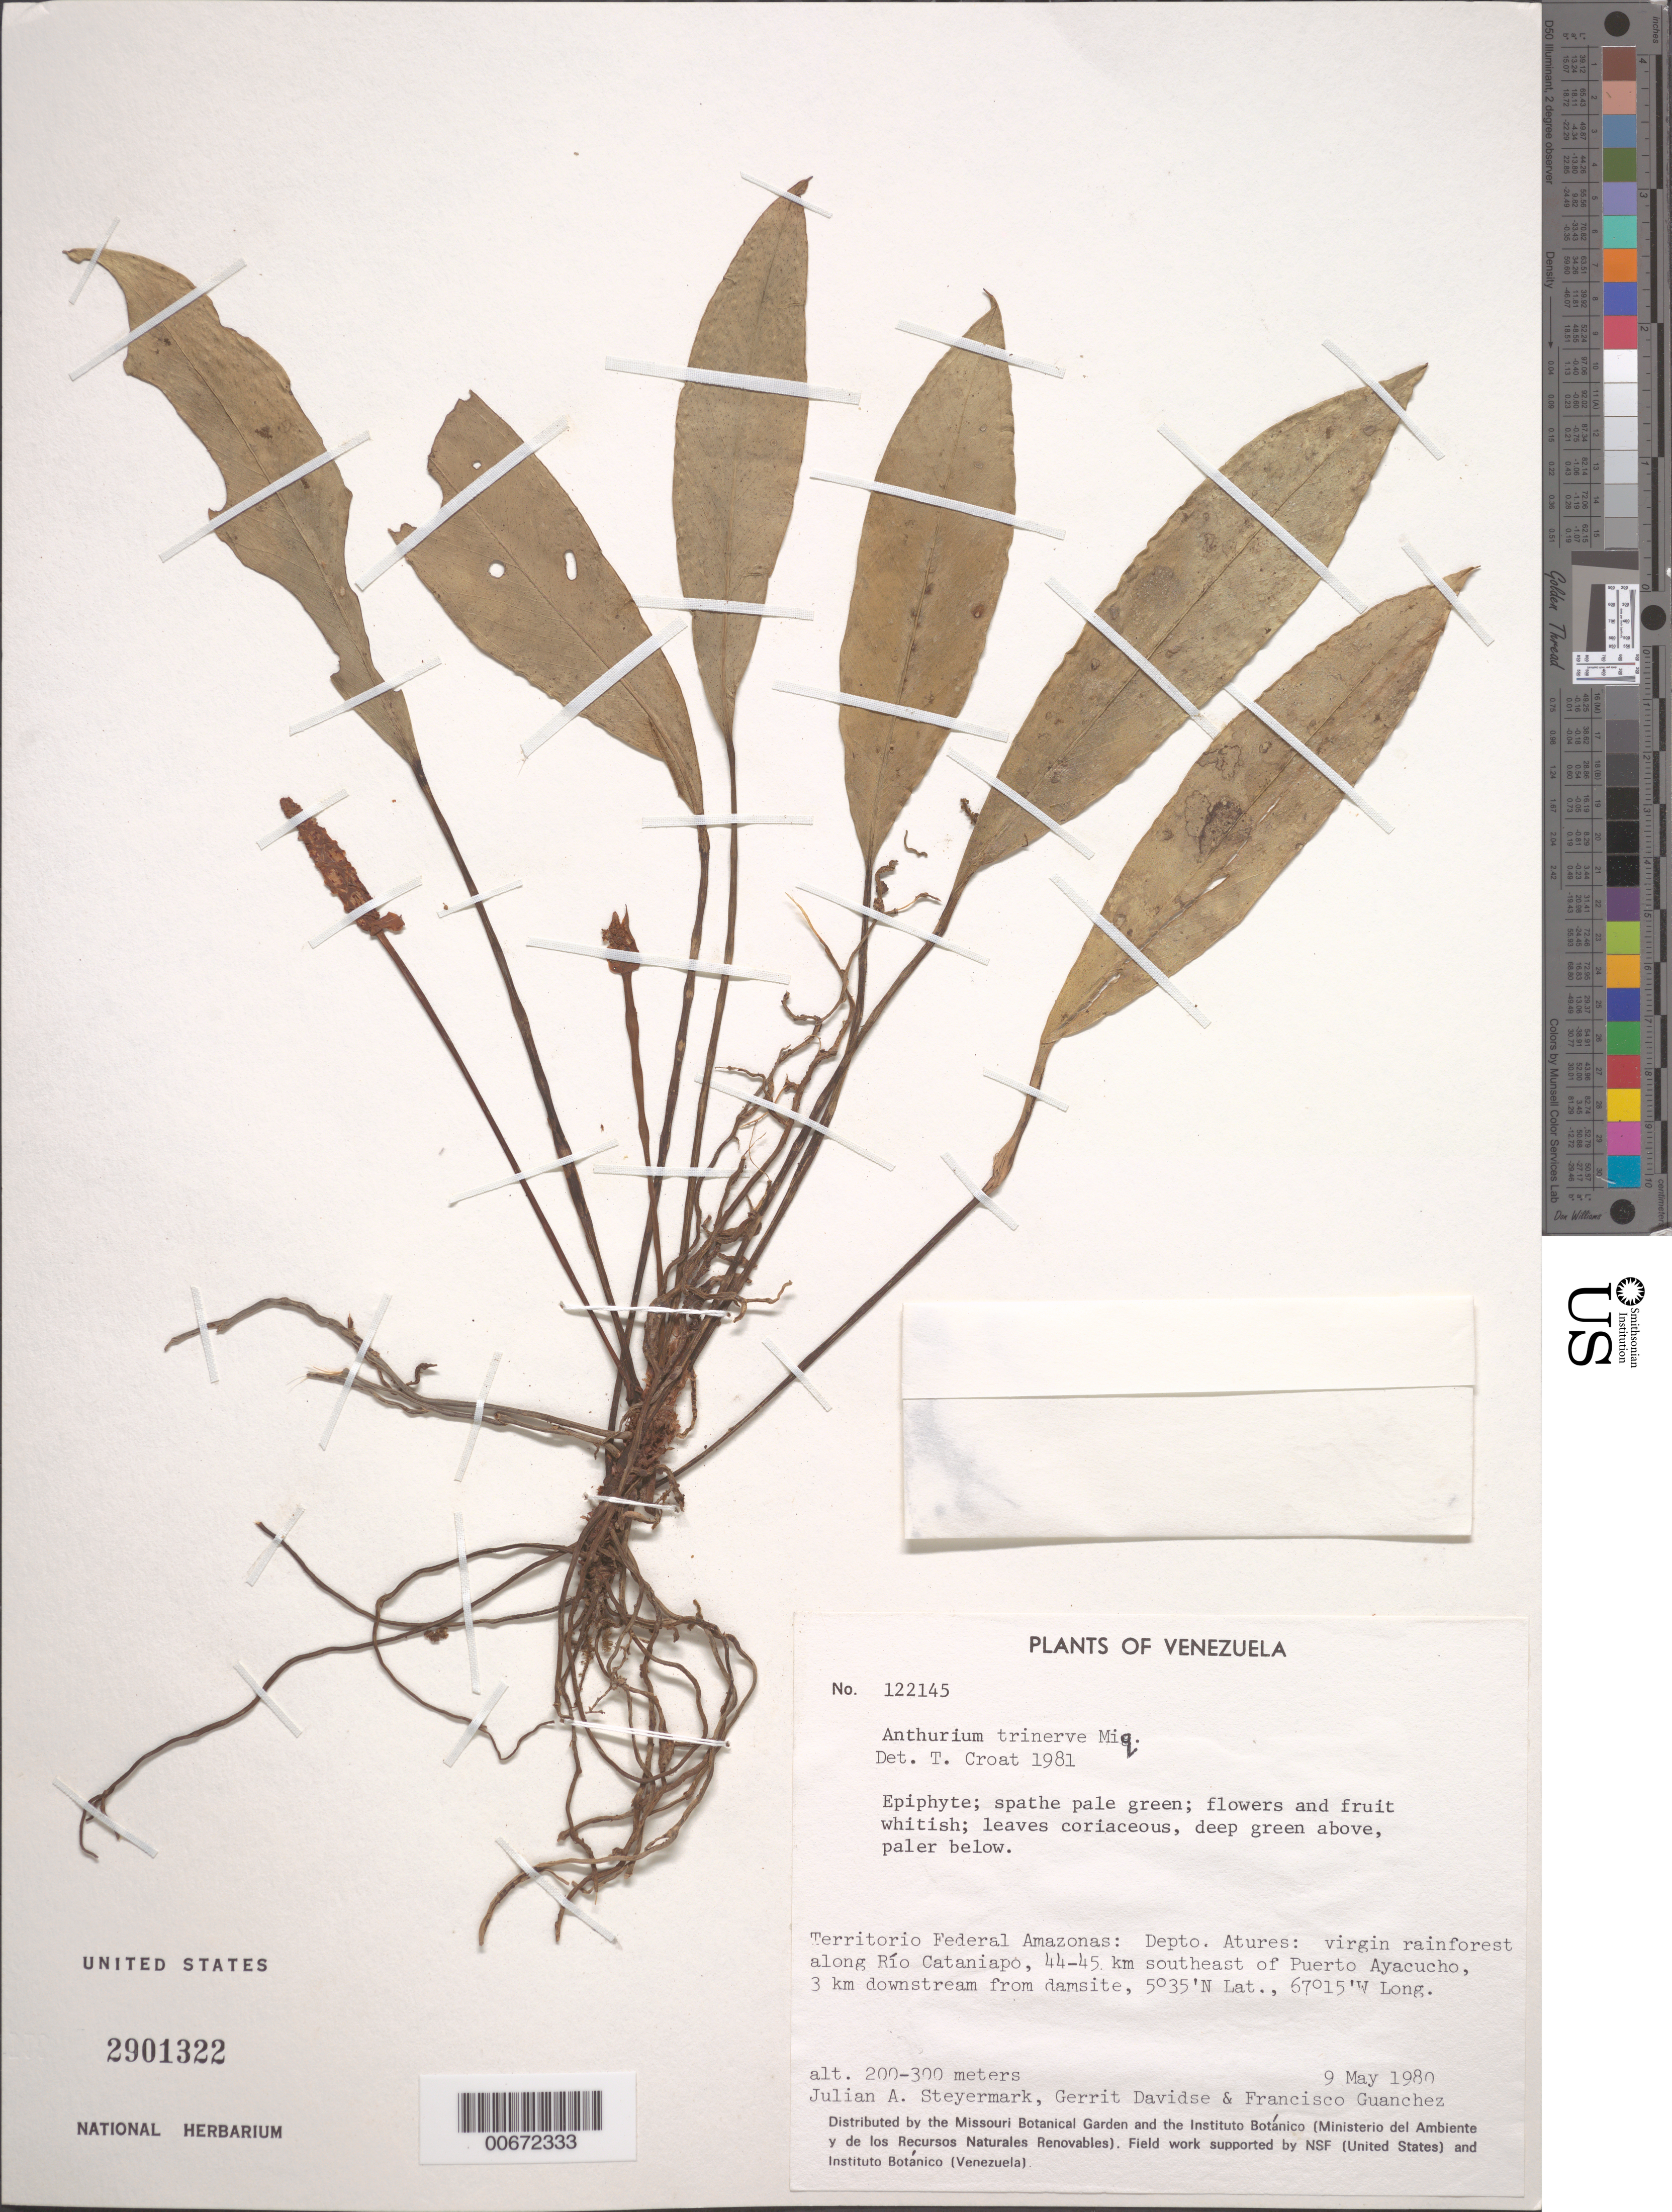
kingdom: Plantae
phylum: Tracheophyta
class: Liliopsida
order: Alismatales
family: Araceae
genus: Anthurium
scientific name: Anthurium trinervium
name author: Miq.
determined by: Croat, Thomas B., Missouri Botanical Garden (MO)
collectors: J. Steyermark, G. Davidse & F. Guánchez M.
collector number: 122145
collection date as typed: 9-May-80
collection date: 1980-05-09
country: Venezuela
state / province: Amazonas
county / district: Atures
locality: Río Cataniapo, 44-45 km SE Puerto Ayacucho, 3 km downstream from damsite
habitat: Virgin rainforest along river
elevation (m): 200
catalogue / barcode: US 2901322